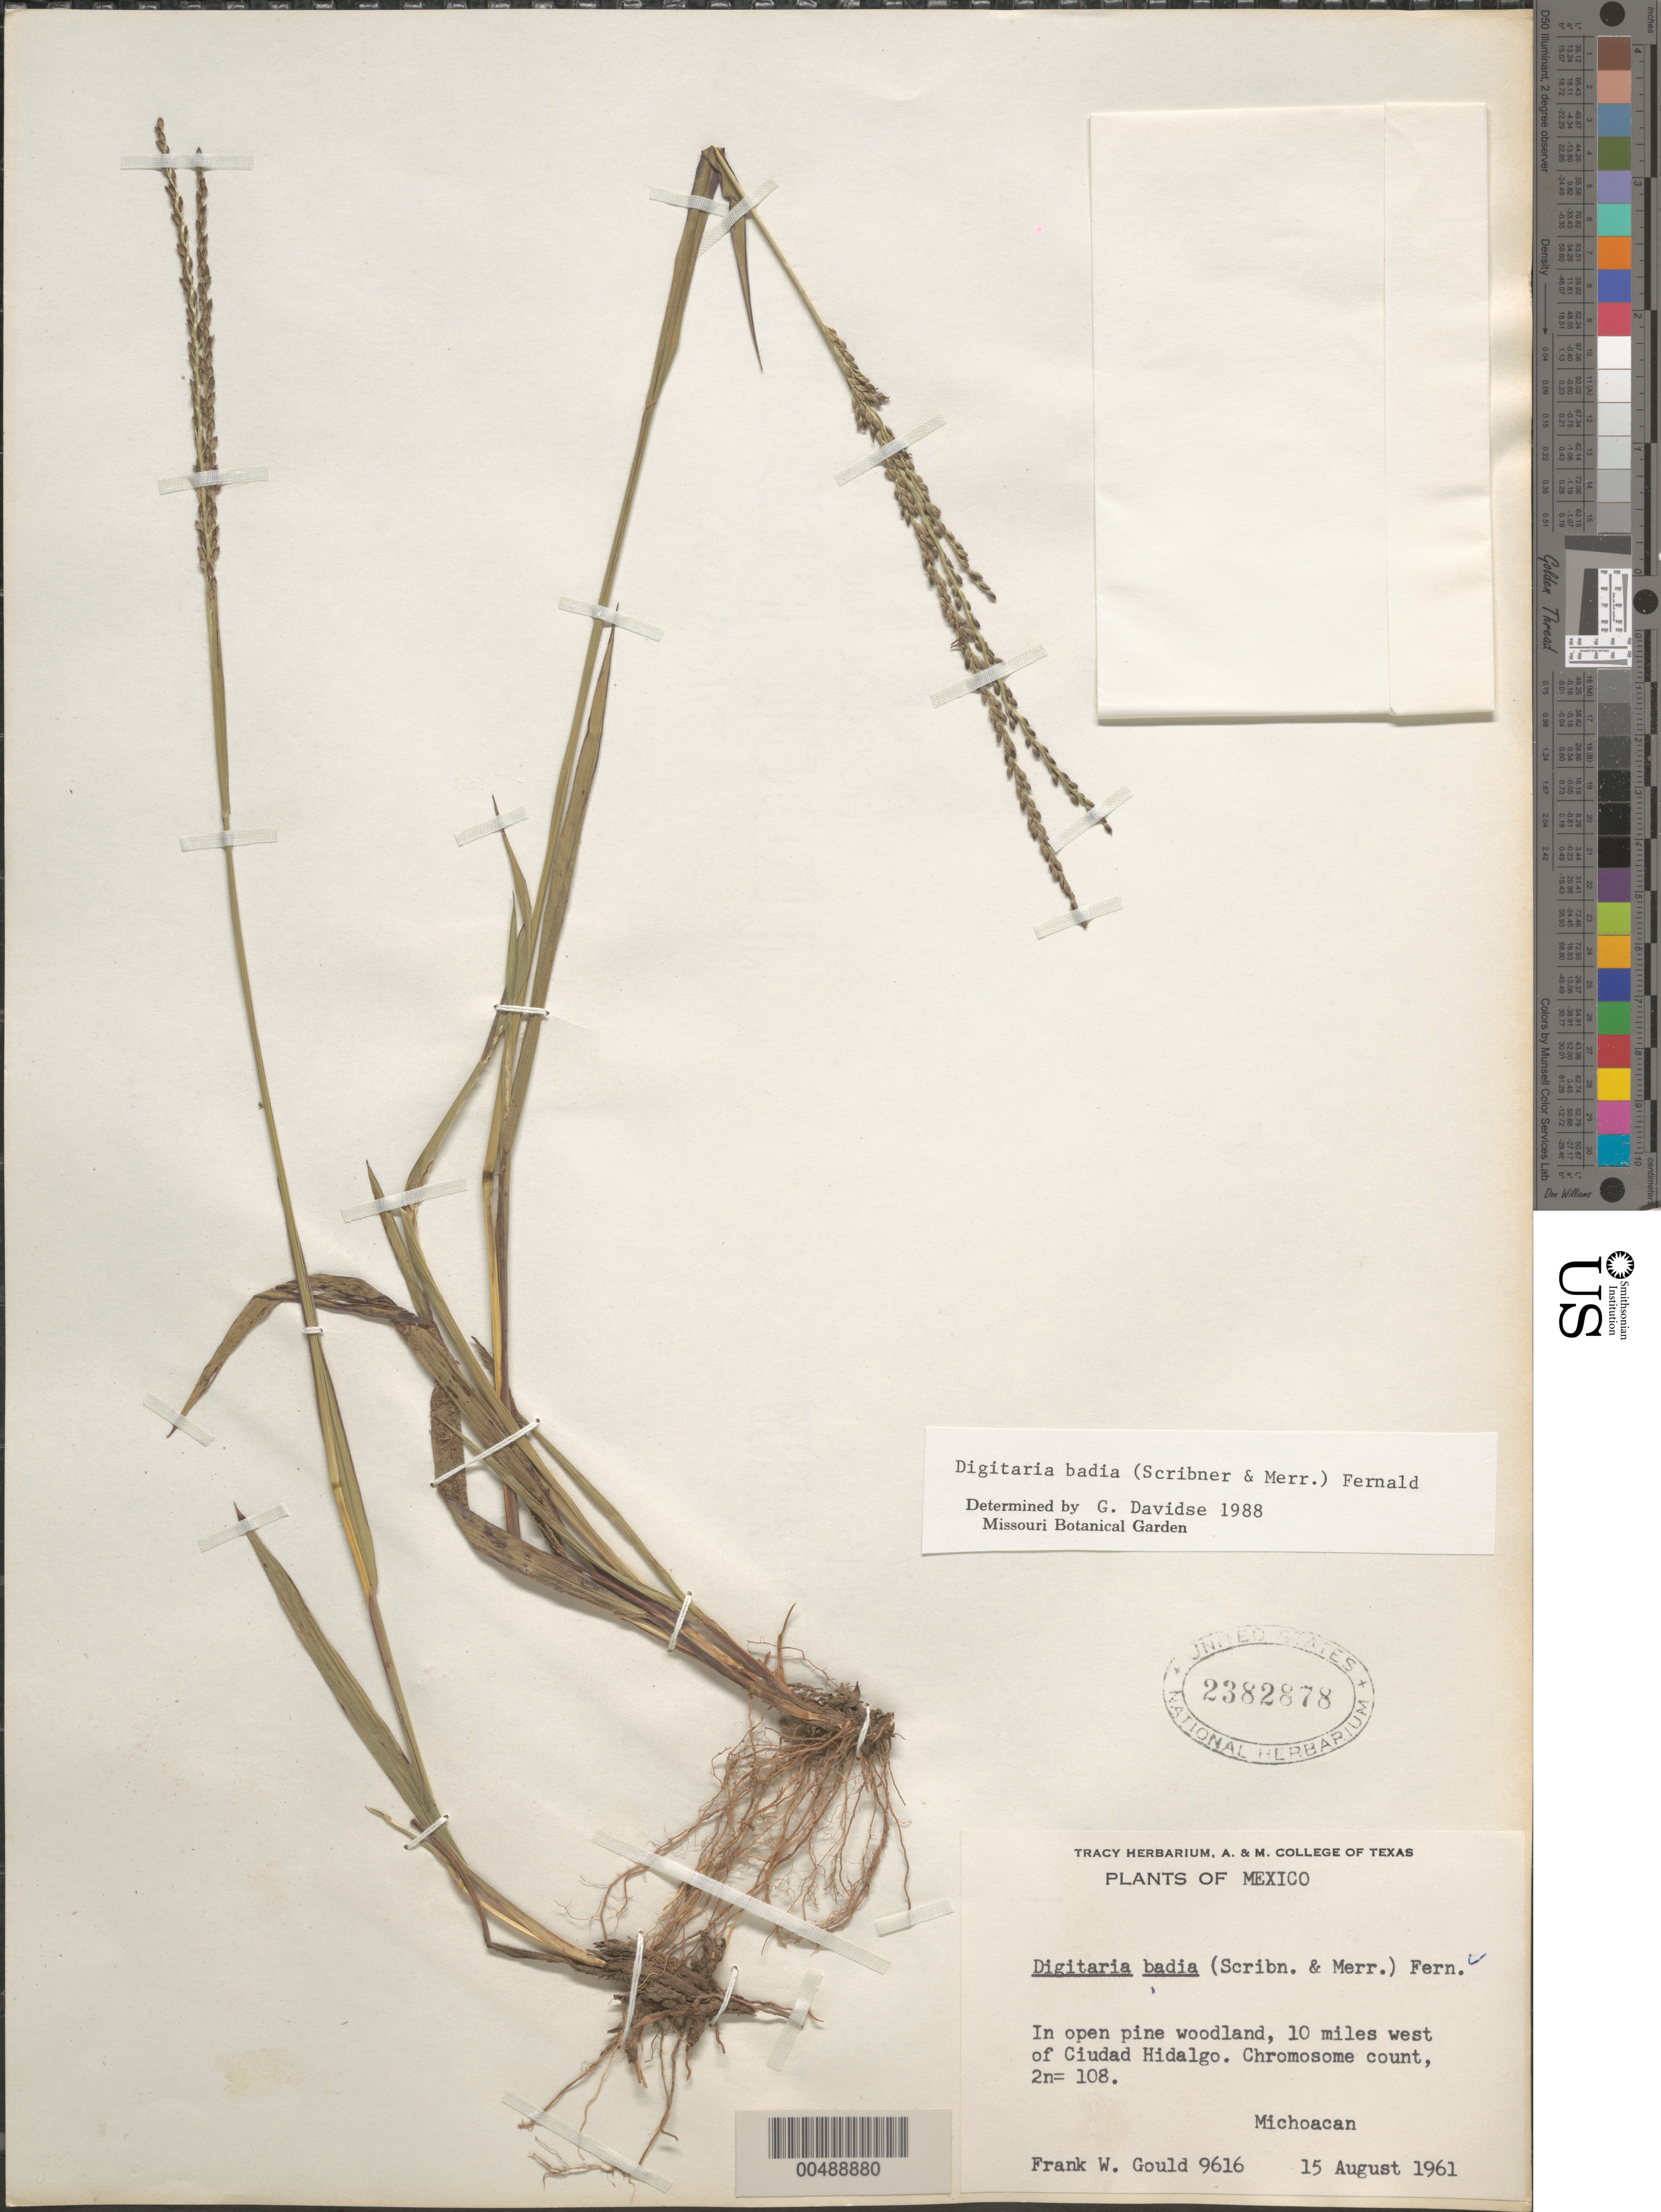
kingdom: Plantae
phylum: Tracheophyta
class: Liliopsida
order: Poales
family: Poaceae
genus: Digitaria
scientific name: Digitaria badia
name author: (Scribn. & Merr.) Fernald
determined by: Davidse, Gerrit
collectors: F. W. Gould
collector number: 9616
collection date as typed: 15 Aug 1961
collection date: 1961-08-15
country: Mexico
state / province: Michoacán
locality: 10 mi W of Ciudad Hidalgo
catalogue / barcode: US 2382878